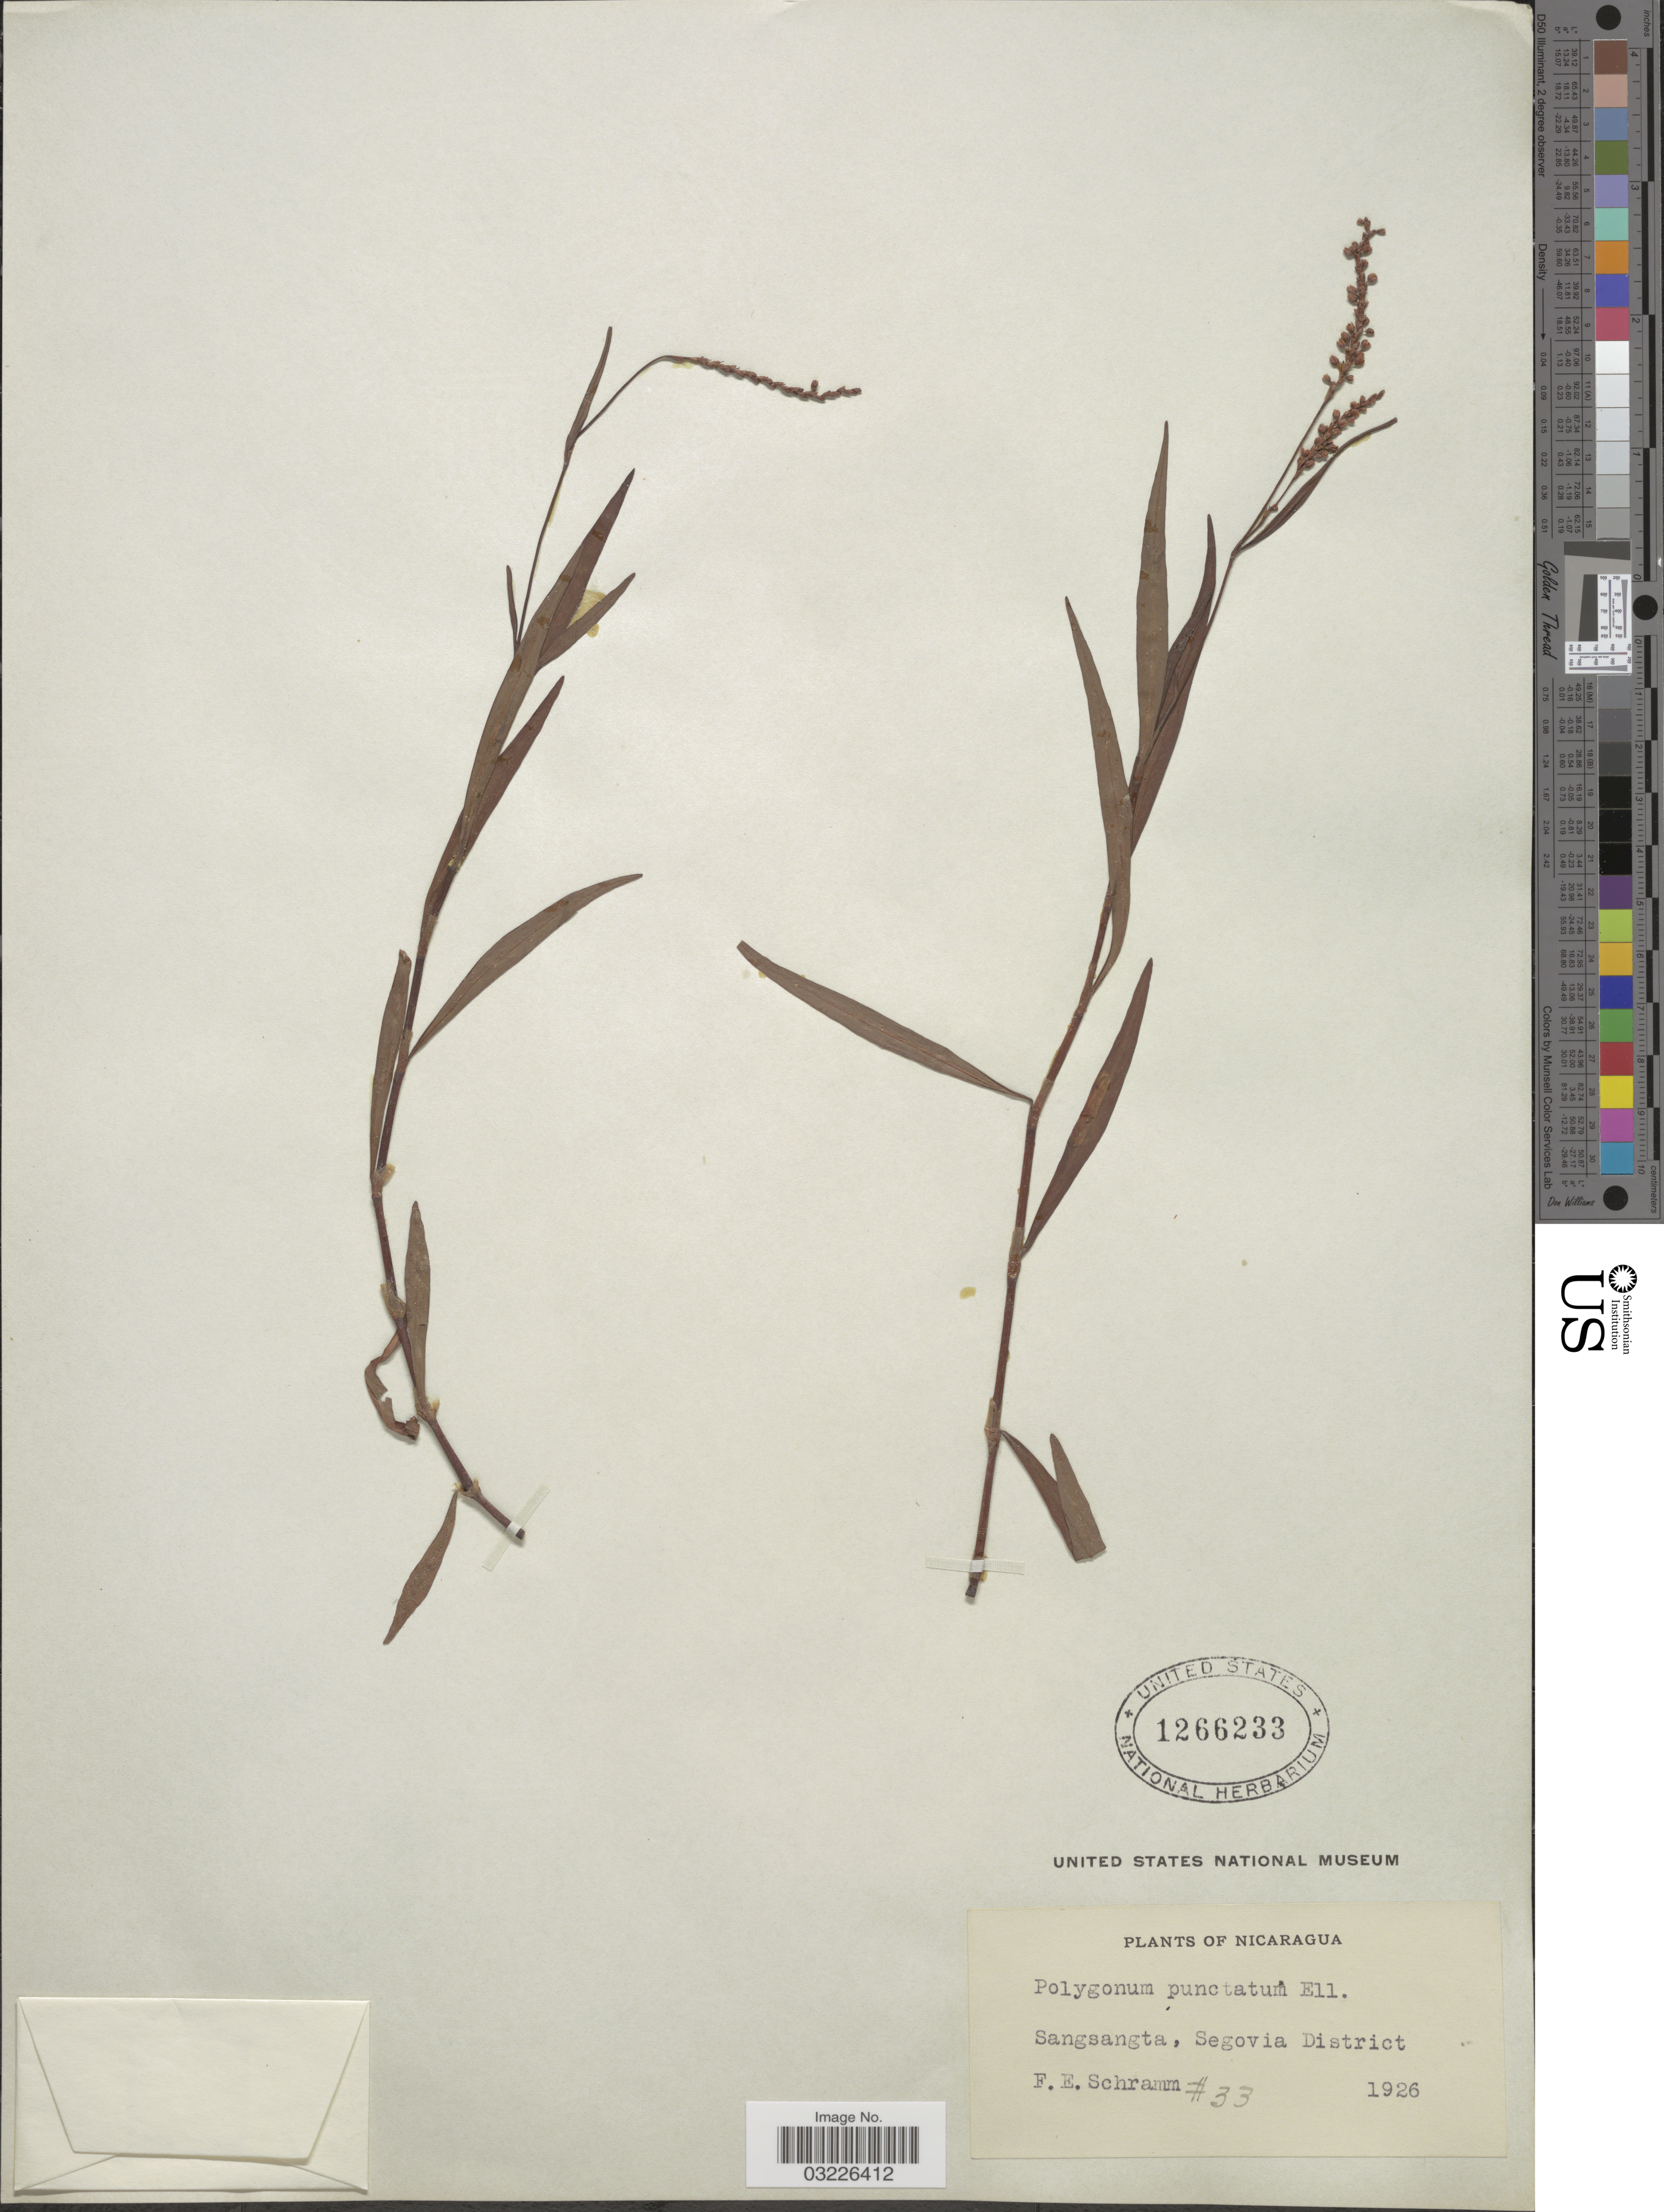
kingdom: Plantae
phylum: Tracheophyta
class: Magnoliopsida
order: Caryophyllales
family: Polygonaceae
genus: Polygonum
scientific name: Polygonum hydropiperoides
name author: Michx.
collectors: F. E. Schramm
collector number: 33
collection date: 1926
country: Nicaragua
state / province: Nueva Segovia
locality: Sangsangta, Segovia District.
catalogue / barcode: US 1266233